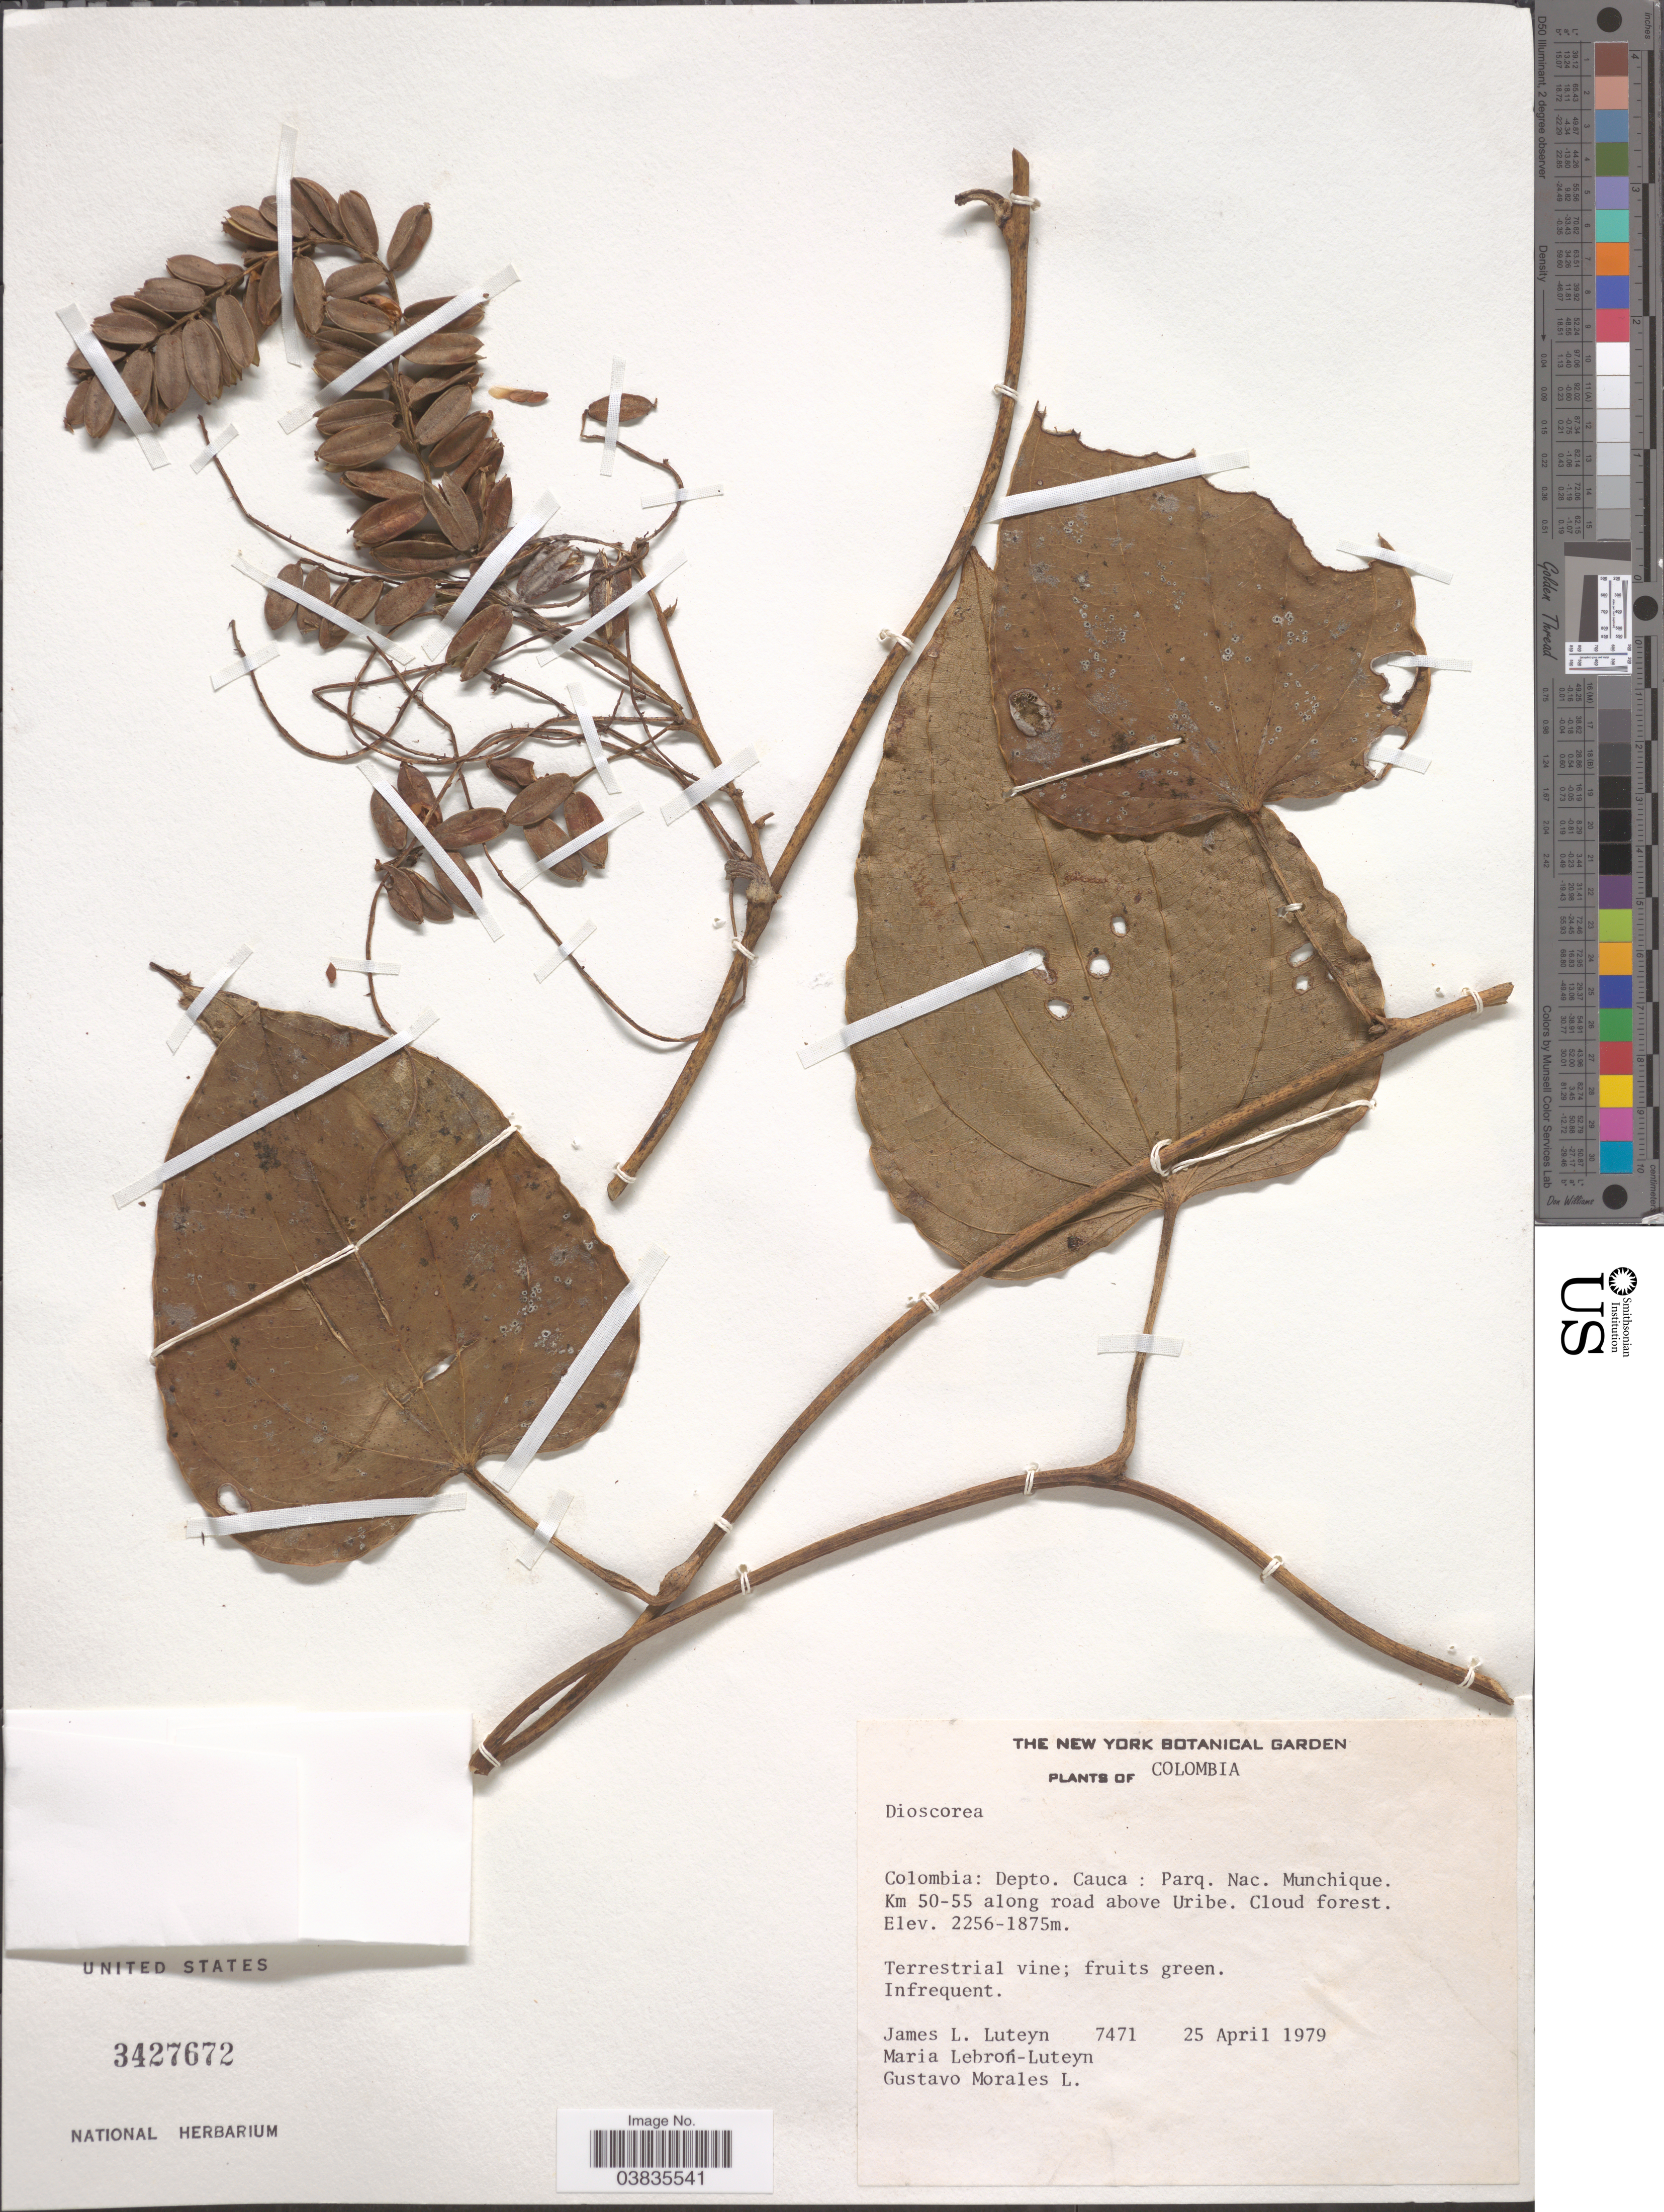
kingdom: Plantae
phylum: Tracheophyta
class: Liliopsida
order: Dioscoreales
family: Dioscoreaceae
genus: Dioscorea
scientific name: Dioscorea sp.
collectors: J. L. Luteyn, M. L. Lebrón-Luteyn & G. Morales L.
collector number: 7471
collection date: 1979-04-25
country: Colombia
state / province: Cauca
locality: Depto. Cauca: Parq. Nac. Munchique. Km 50-55 along road above Uribe.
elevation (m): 1875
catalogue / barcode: US 3427672